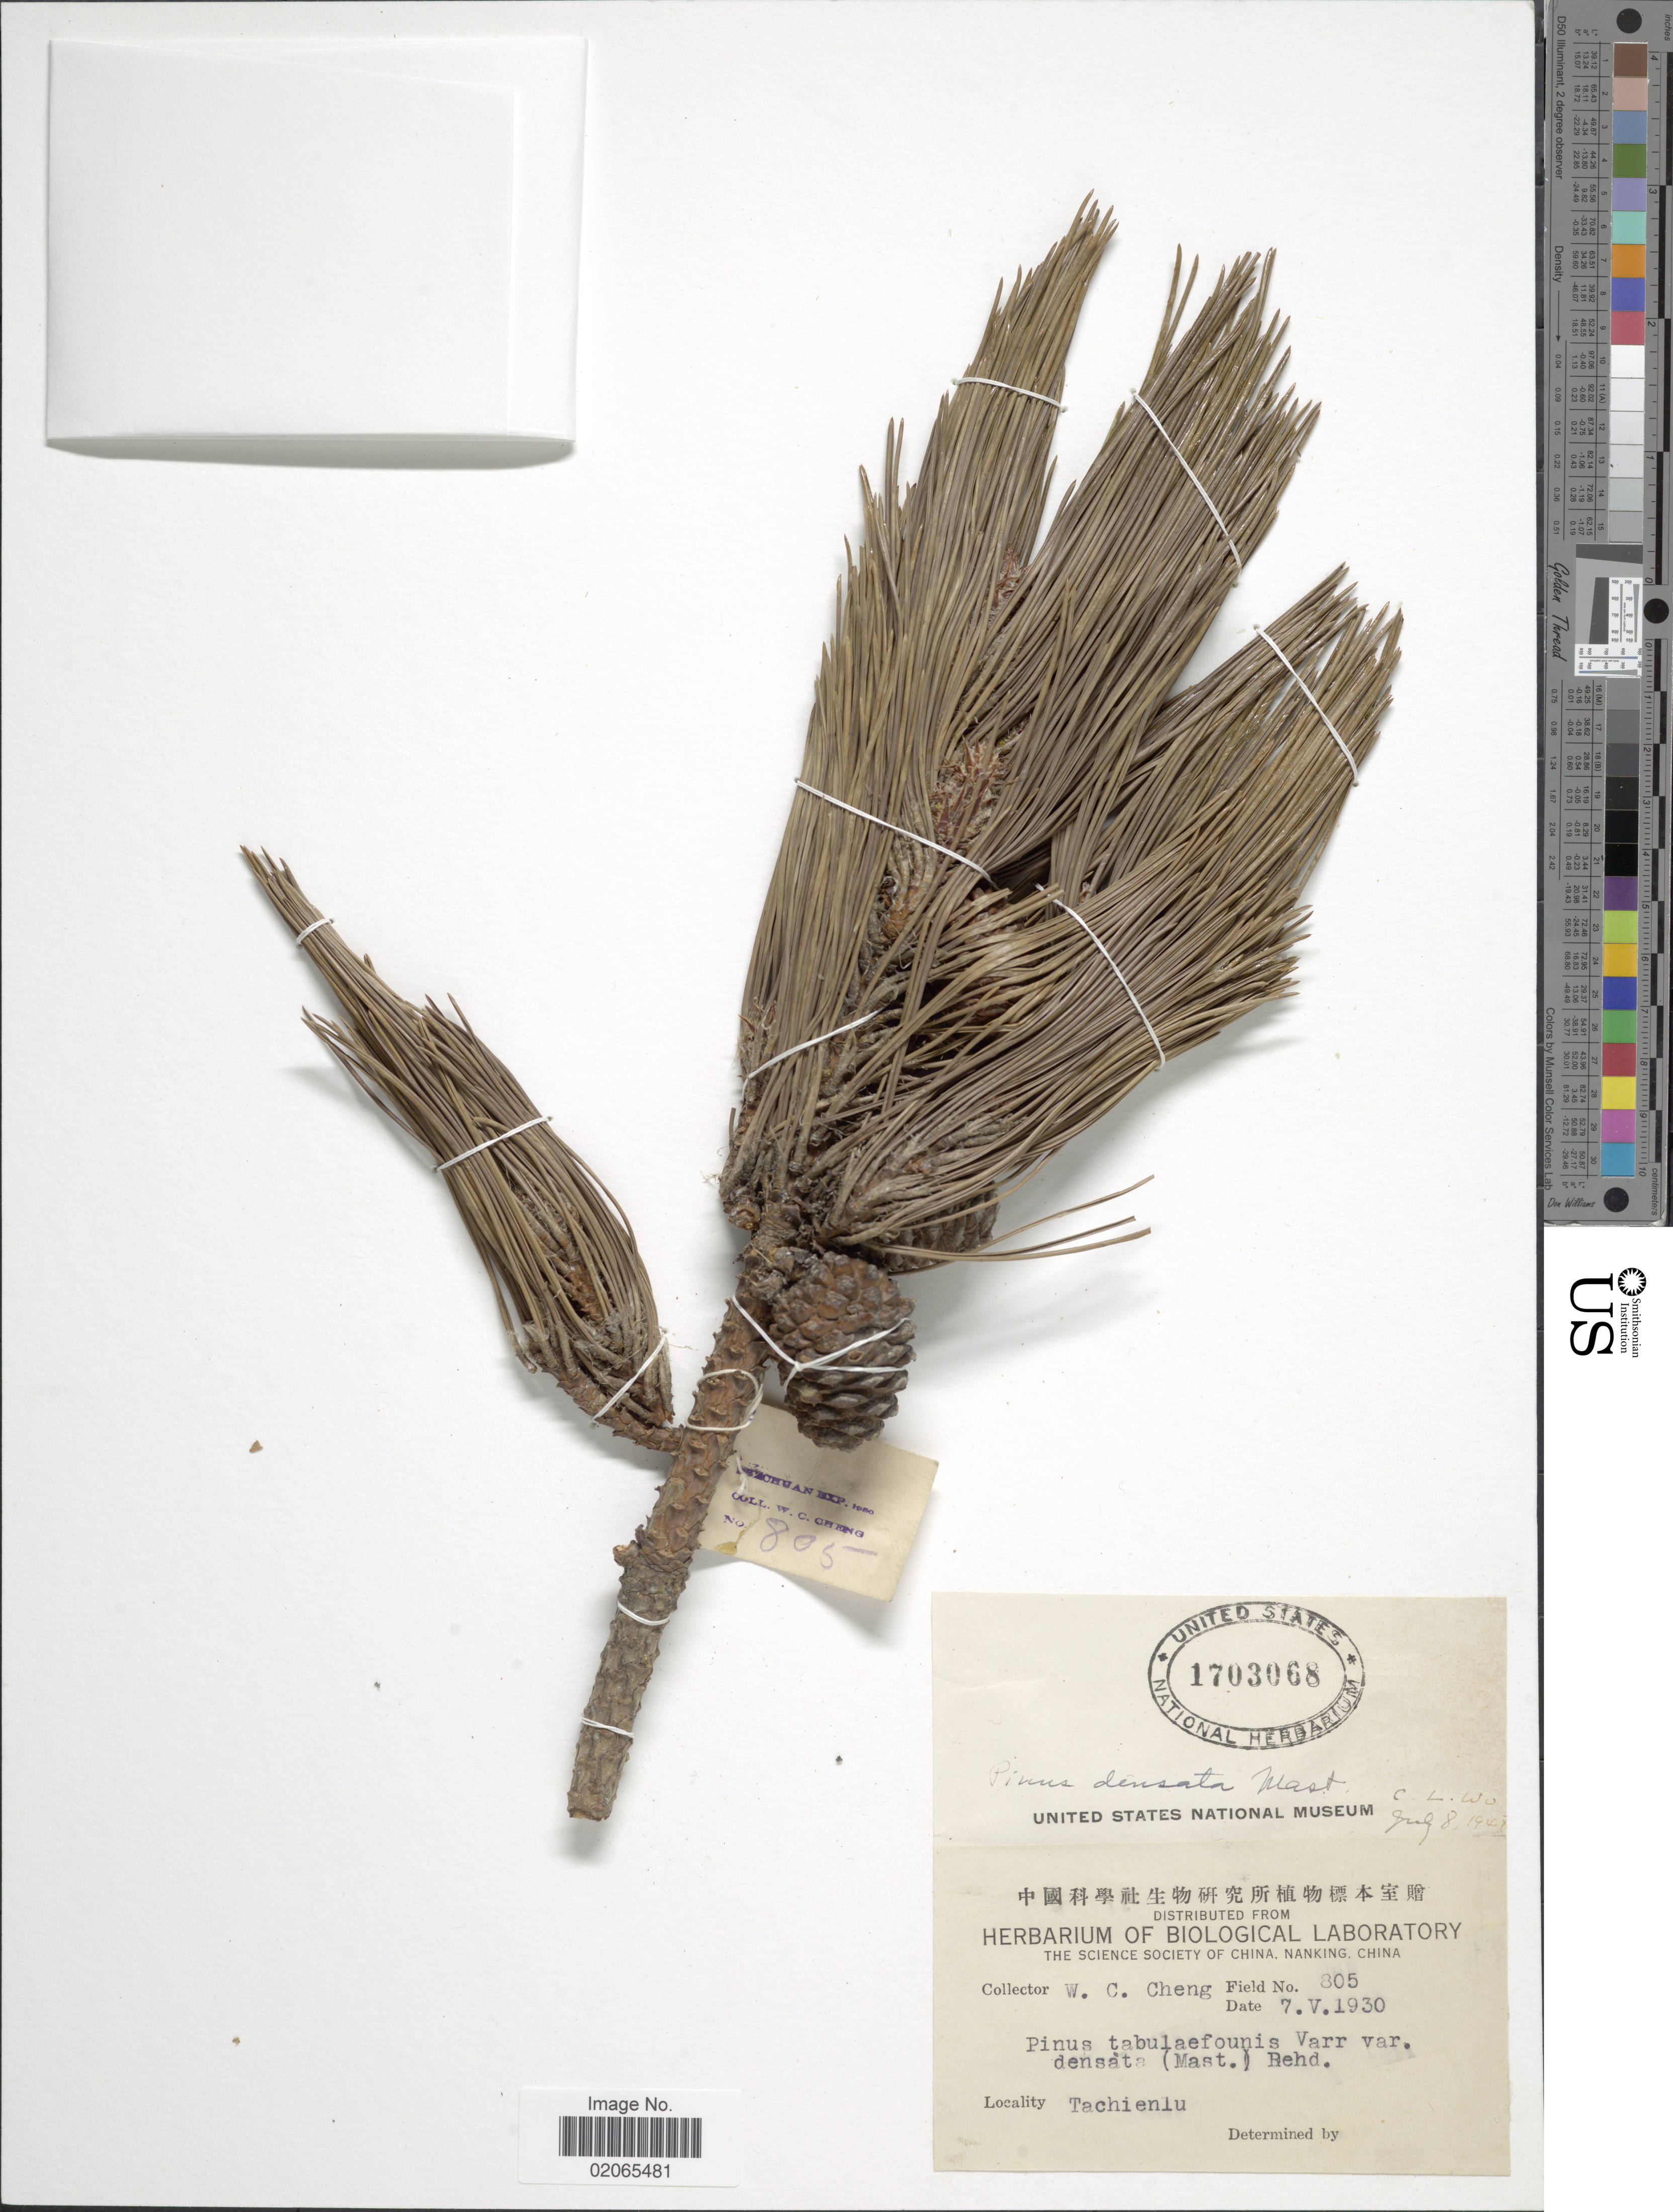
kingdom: Plantae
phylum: Tracheophyta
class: Pinopsida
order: Pinales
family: Pinaceae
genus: Pinus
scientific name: Pinus densata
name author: Mast.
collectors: W. C. Cheng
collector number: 805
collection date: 1930-05-07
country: China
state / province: Sichuan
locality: Tachienlu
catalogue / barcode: US 1703068